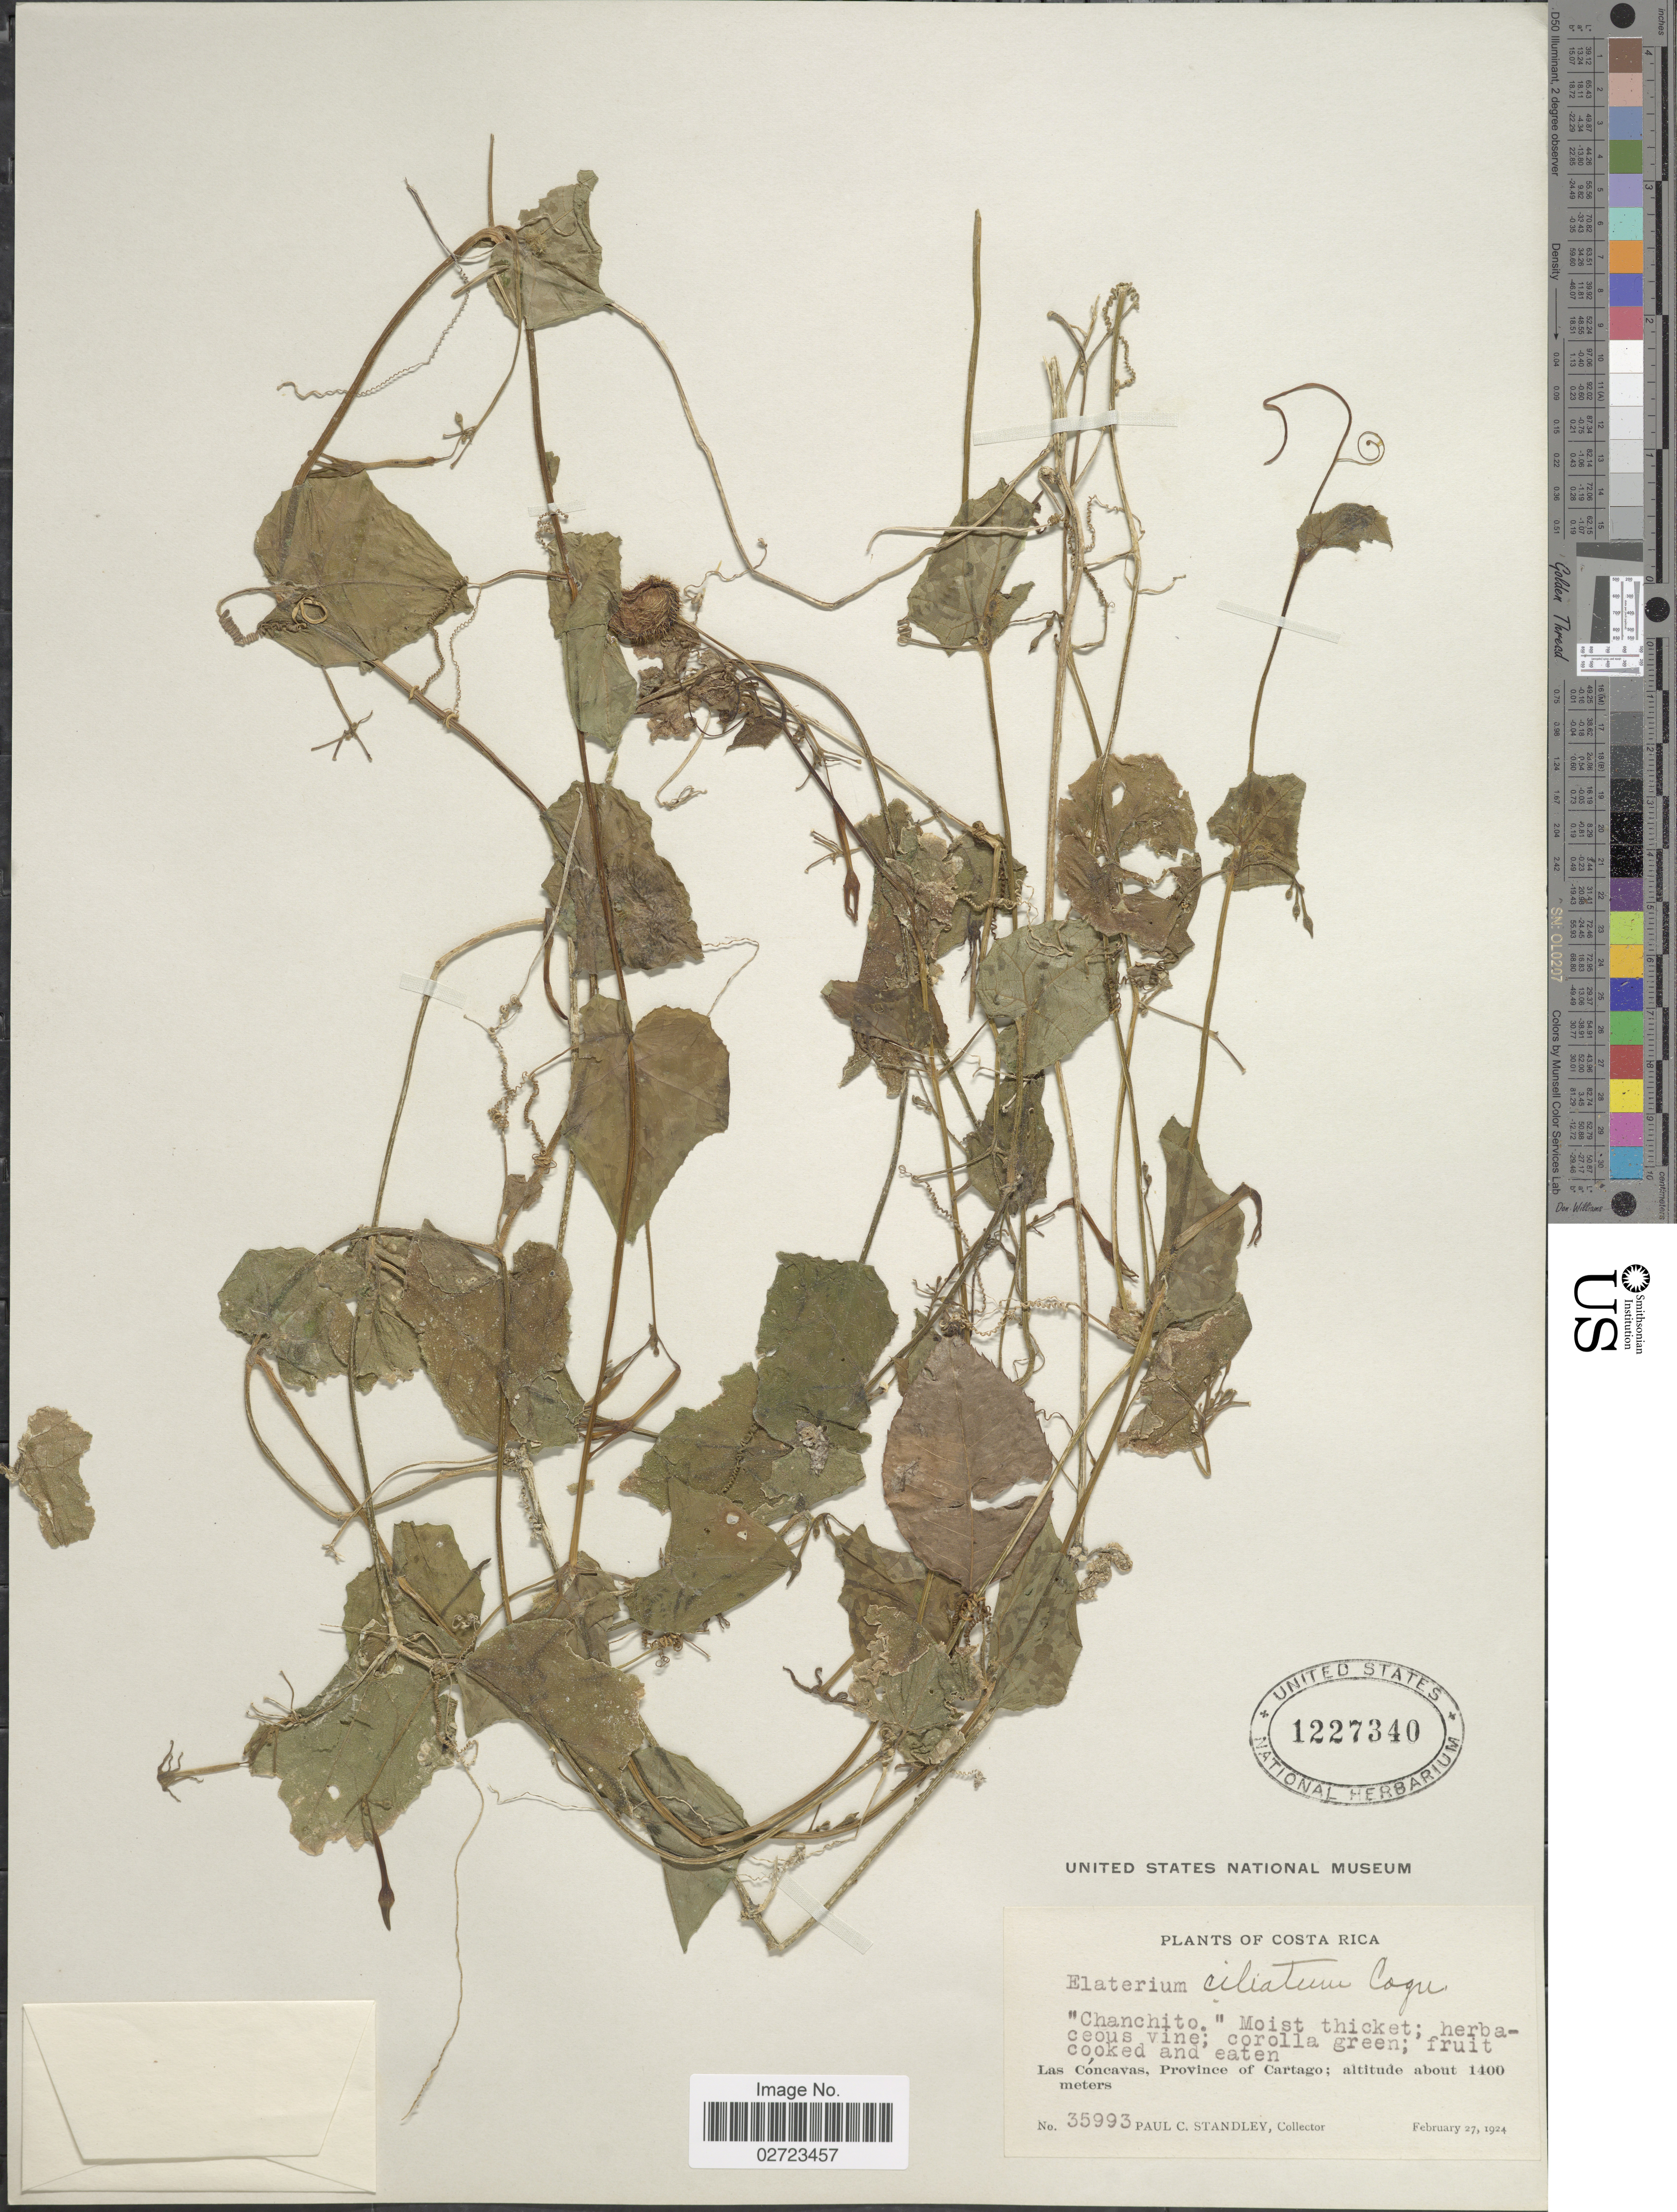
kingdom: Plantae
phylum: Tracheophyta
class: Magnoliopsida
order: Cucurbitales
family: Cucurbitaceae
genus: Cyclanthera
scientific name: Cyclanthera carthagenensis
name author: (Jacq.) H. Schaef. & S.S. Renner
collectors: P. C. Standley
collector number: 35993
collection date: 1924-02-27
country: Costa Rica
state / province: Cartago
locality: Las Concavas.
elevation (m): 1400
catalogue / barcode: US 1227340